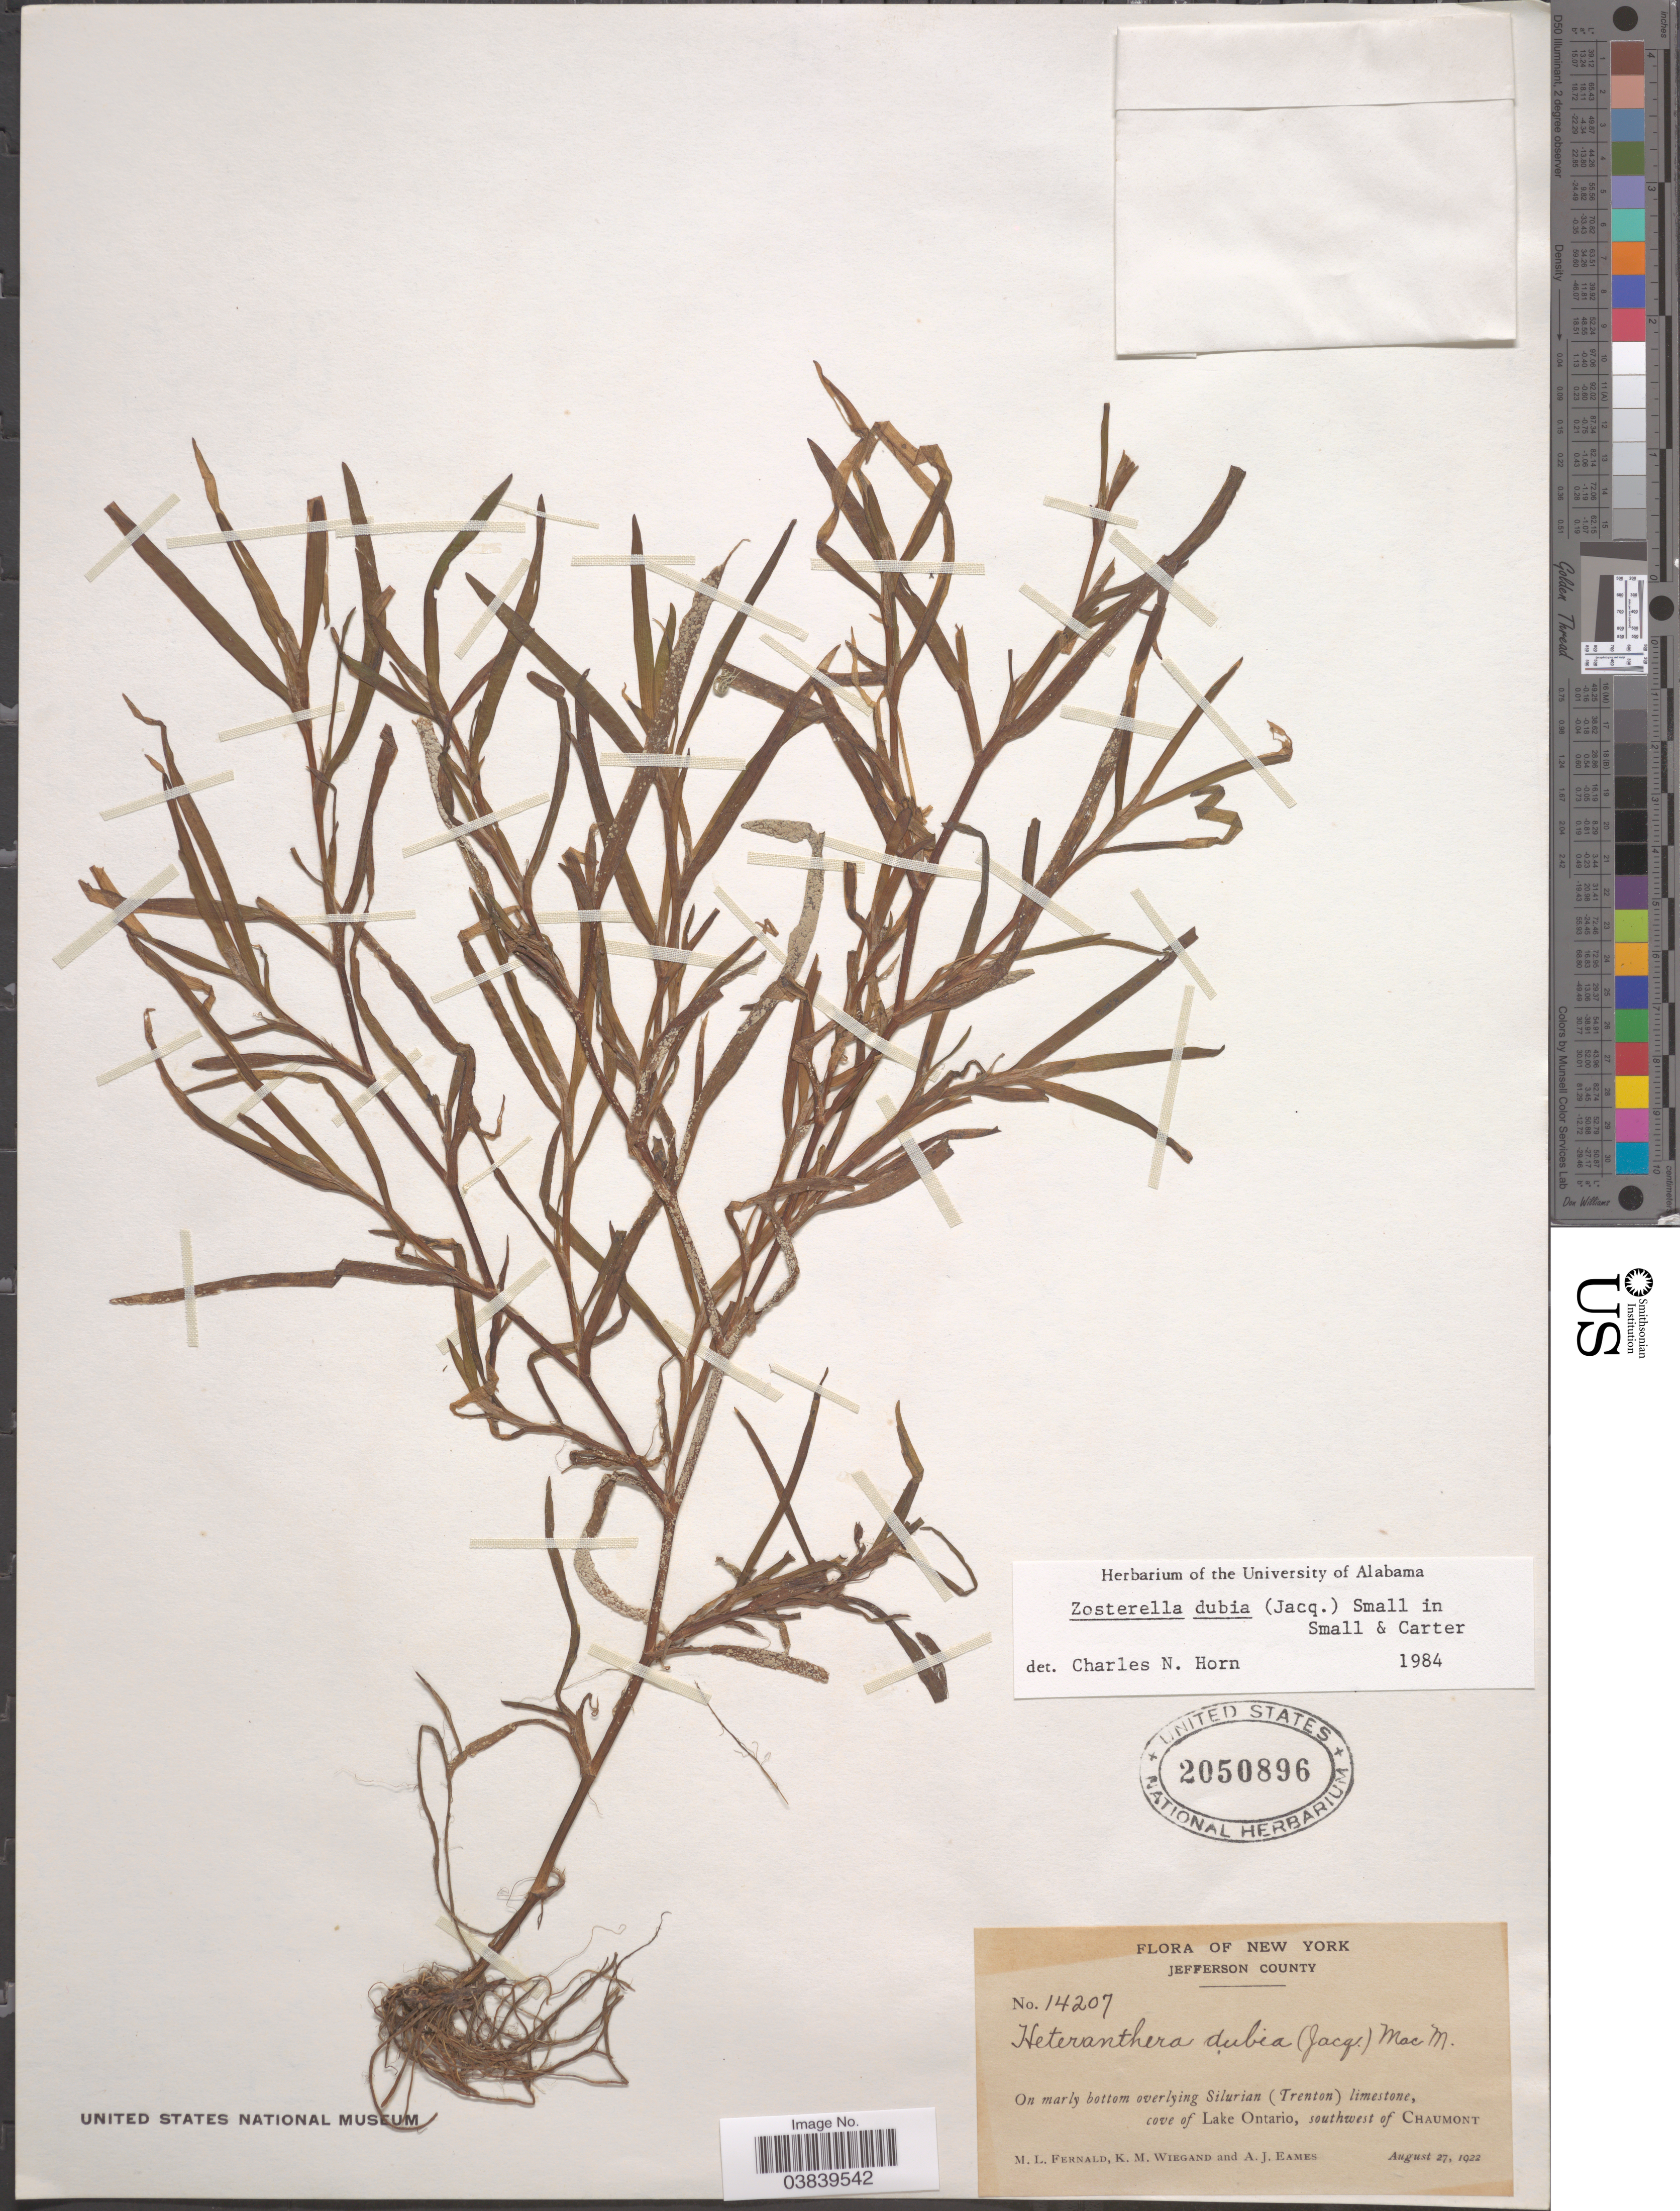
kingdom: Plantae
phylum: Tracheophyta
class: Liliopsida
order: Commelinales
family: Pontederiaceae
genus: Heteranthera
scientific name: Heteranthera dubia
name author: (Jacq.) MacMill.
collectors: M. L. Fernald, K. M. Wiegand & A. J. Eames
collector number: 14207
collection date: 1922-08-27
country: United States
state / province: New York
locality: Jefferson County. Overlying Silurian (Trenton) limestone, cove of Lake Ontario, southwest of Chaumont.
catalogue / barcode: US 2050896